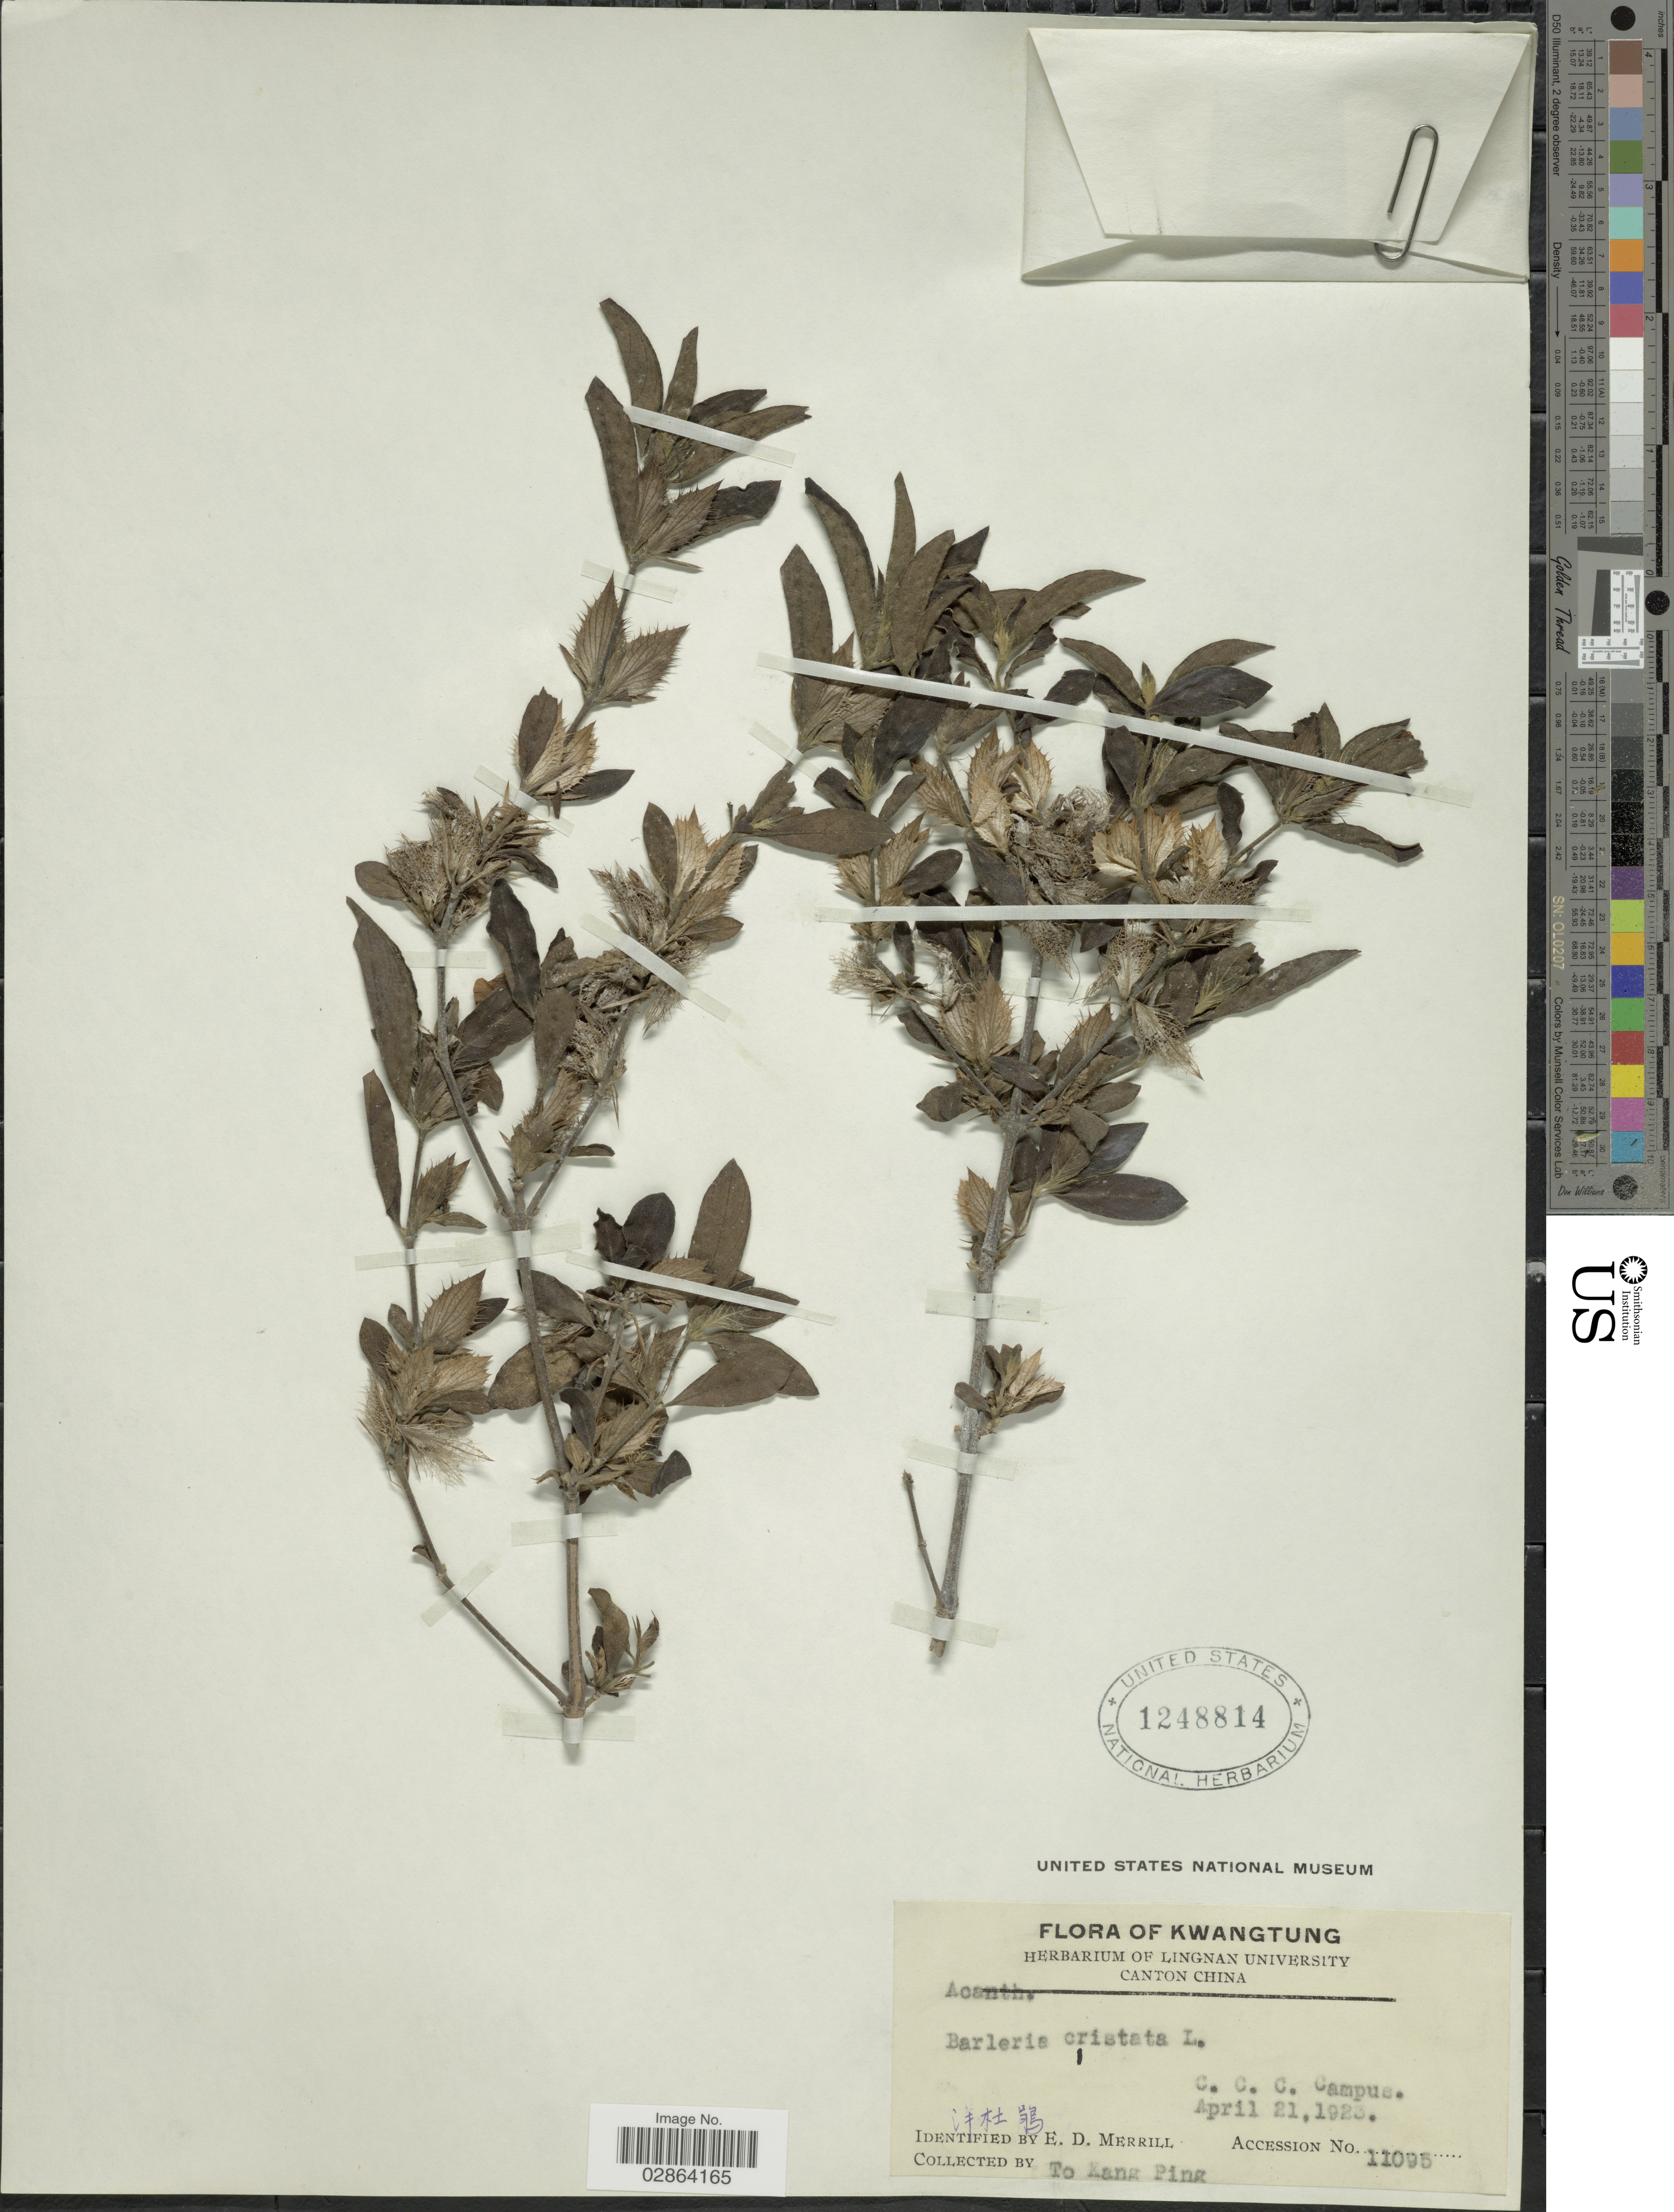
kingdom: Plantae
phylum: Tracheophyta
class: Magnoliopsida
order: Lamiales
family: Acanthaceae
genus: Barleria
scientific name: Barleria cristata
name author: L.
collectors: T. Ping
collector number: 11095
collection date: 1923-04-21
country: China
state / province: Guangdong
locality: Kwangtung, C.C.C. Campus.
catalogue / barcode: US 1248814